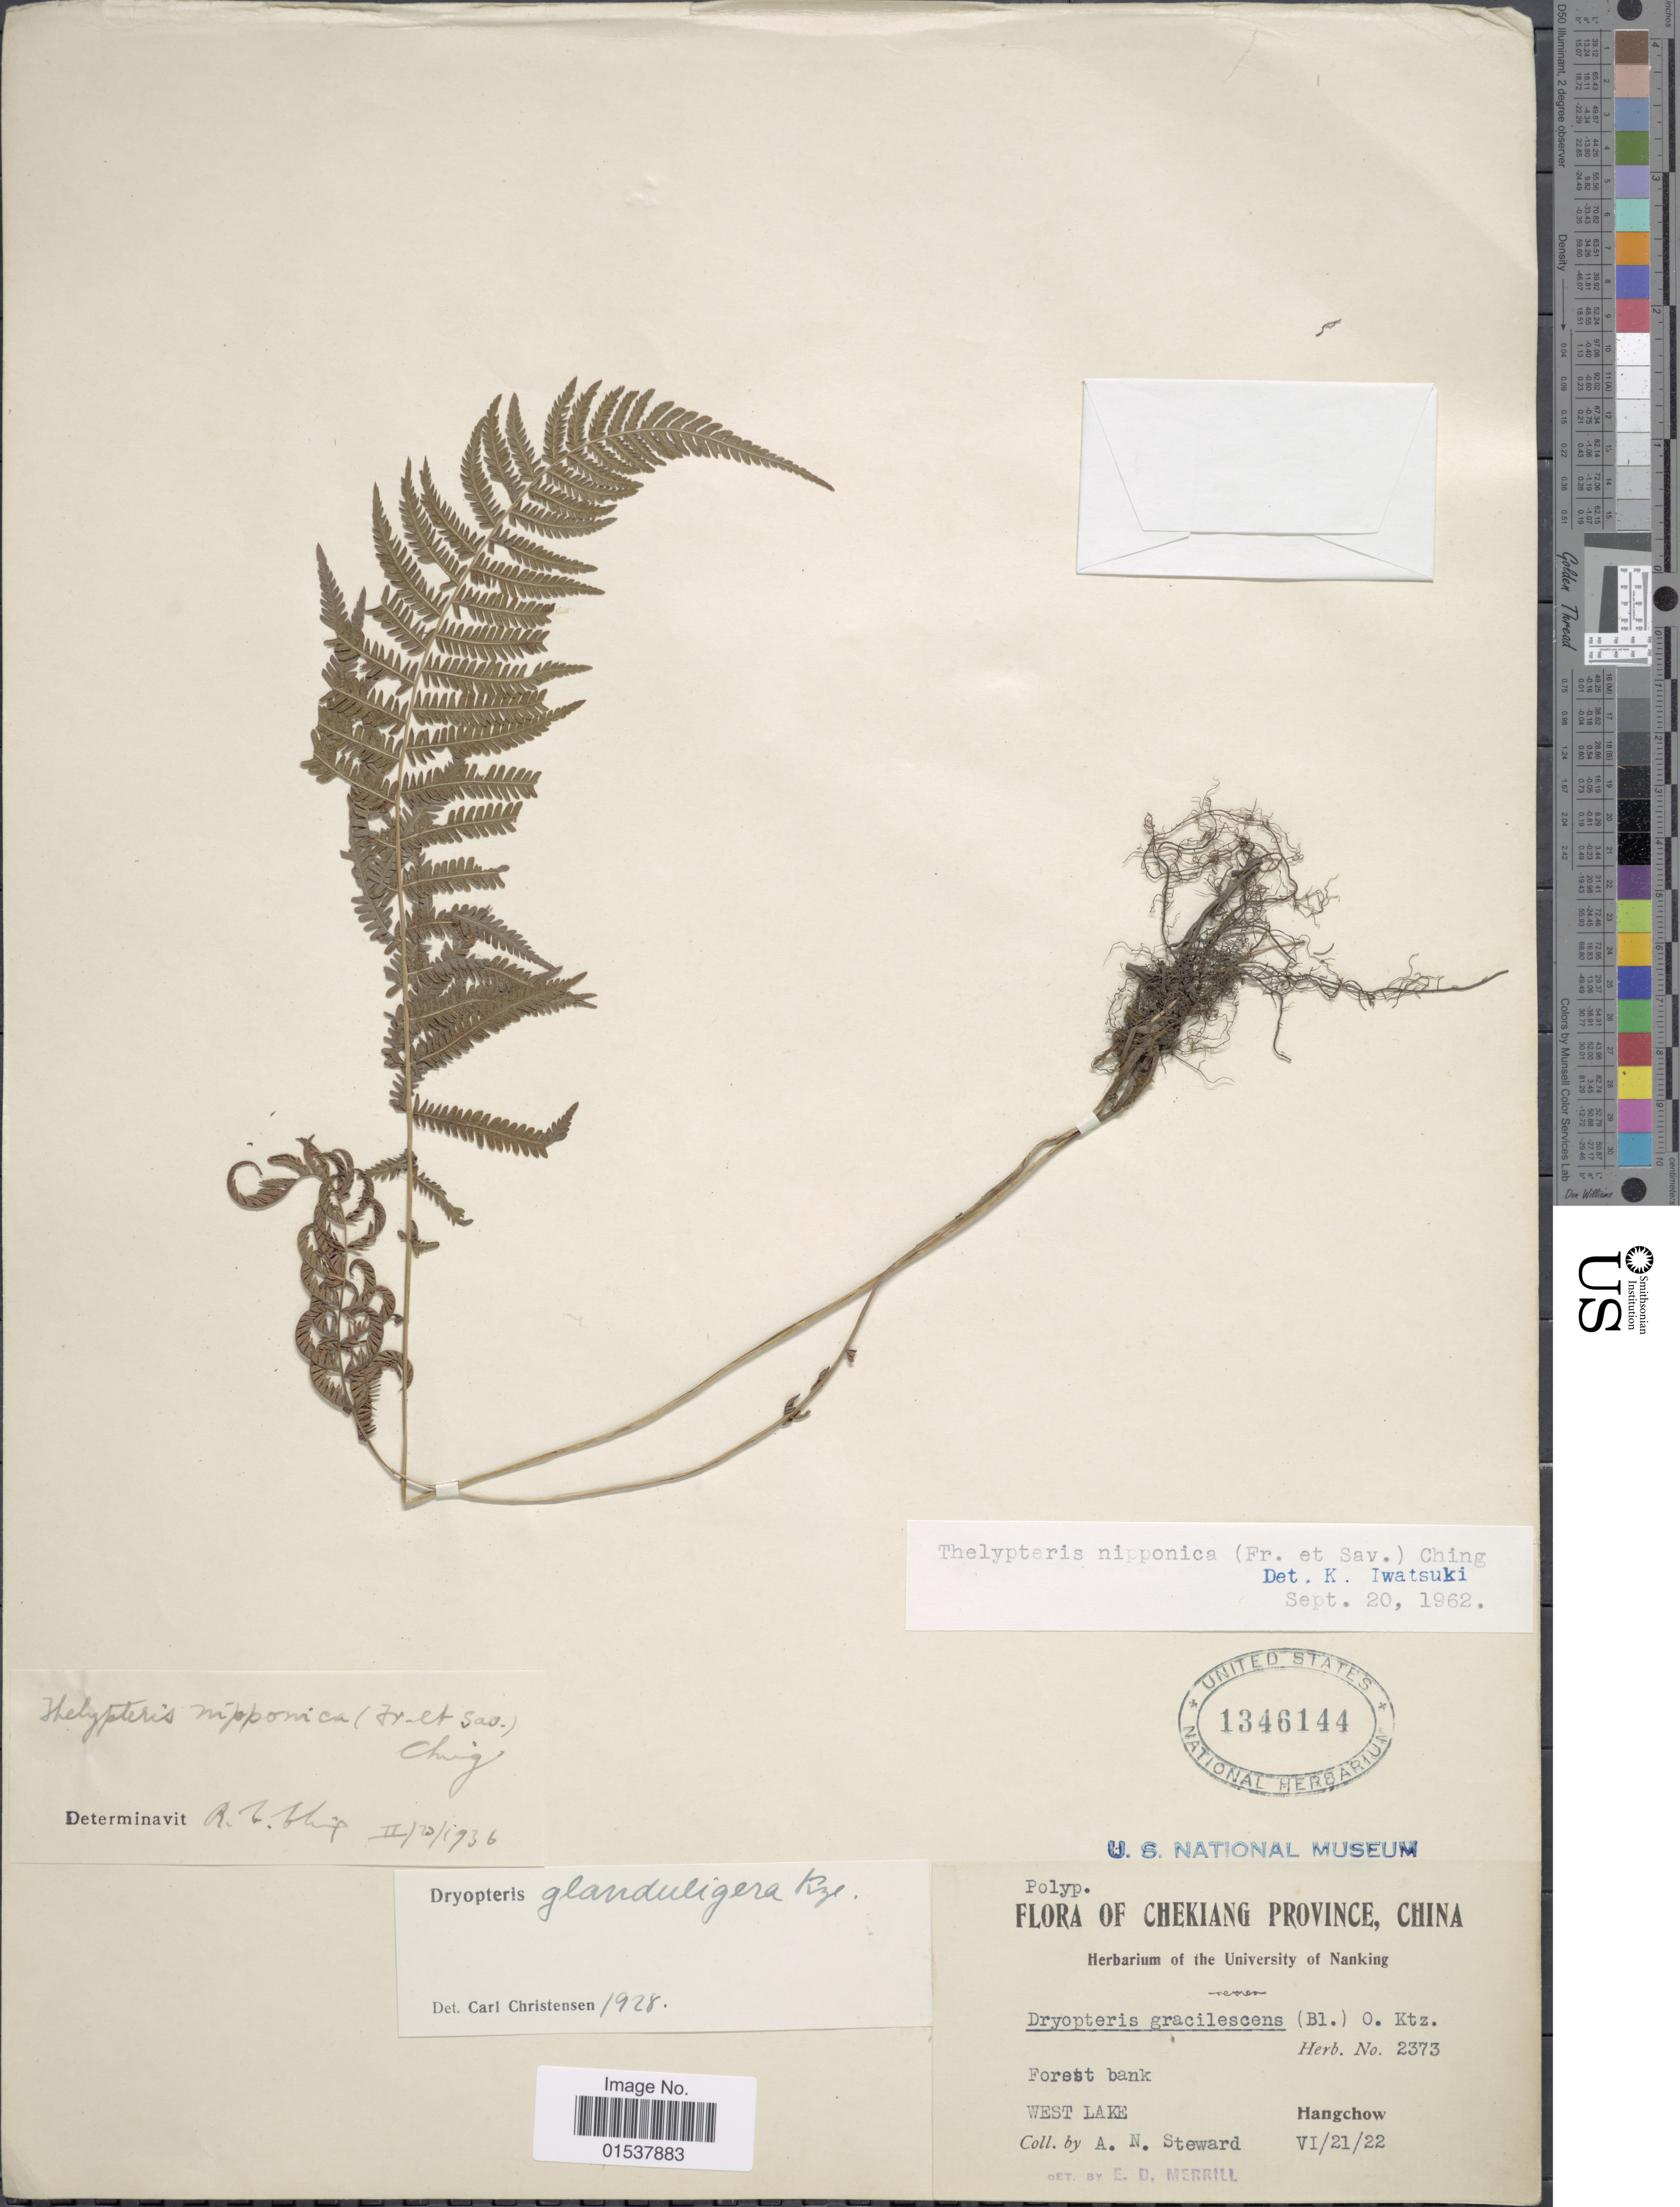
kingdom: Plantae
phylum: Tracheophyta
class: Polypodiopsida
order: Polypodiales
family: Thelypteridaceae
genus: Parathelypteris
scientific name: Parathelypteris nipponica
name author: (Franch. & Sav.) Ching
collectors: A. N. Steward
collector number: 2373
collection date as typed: Transcribed d/m/y: 21/6/22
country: China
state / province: Zhejiang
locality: Chekiang Province, West Lake, Hangchow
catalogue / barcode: US 1346144